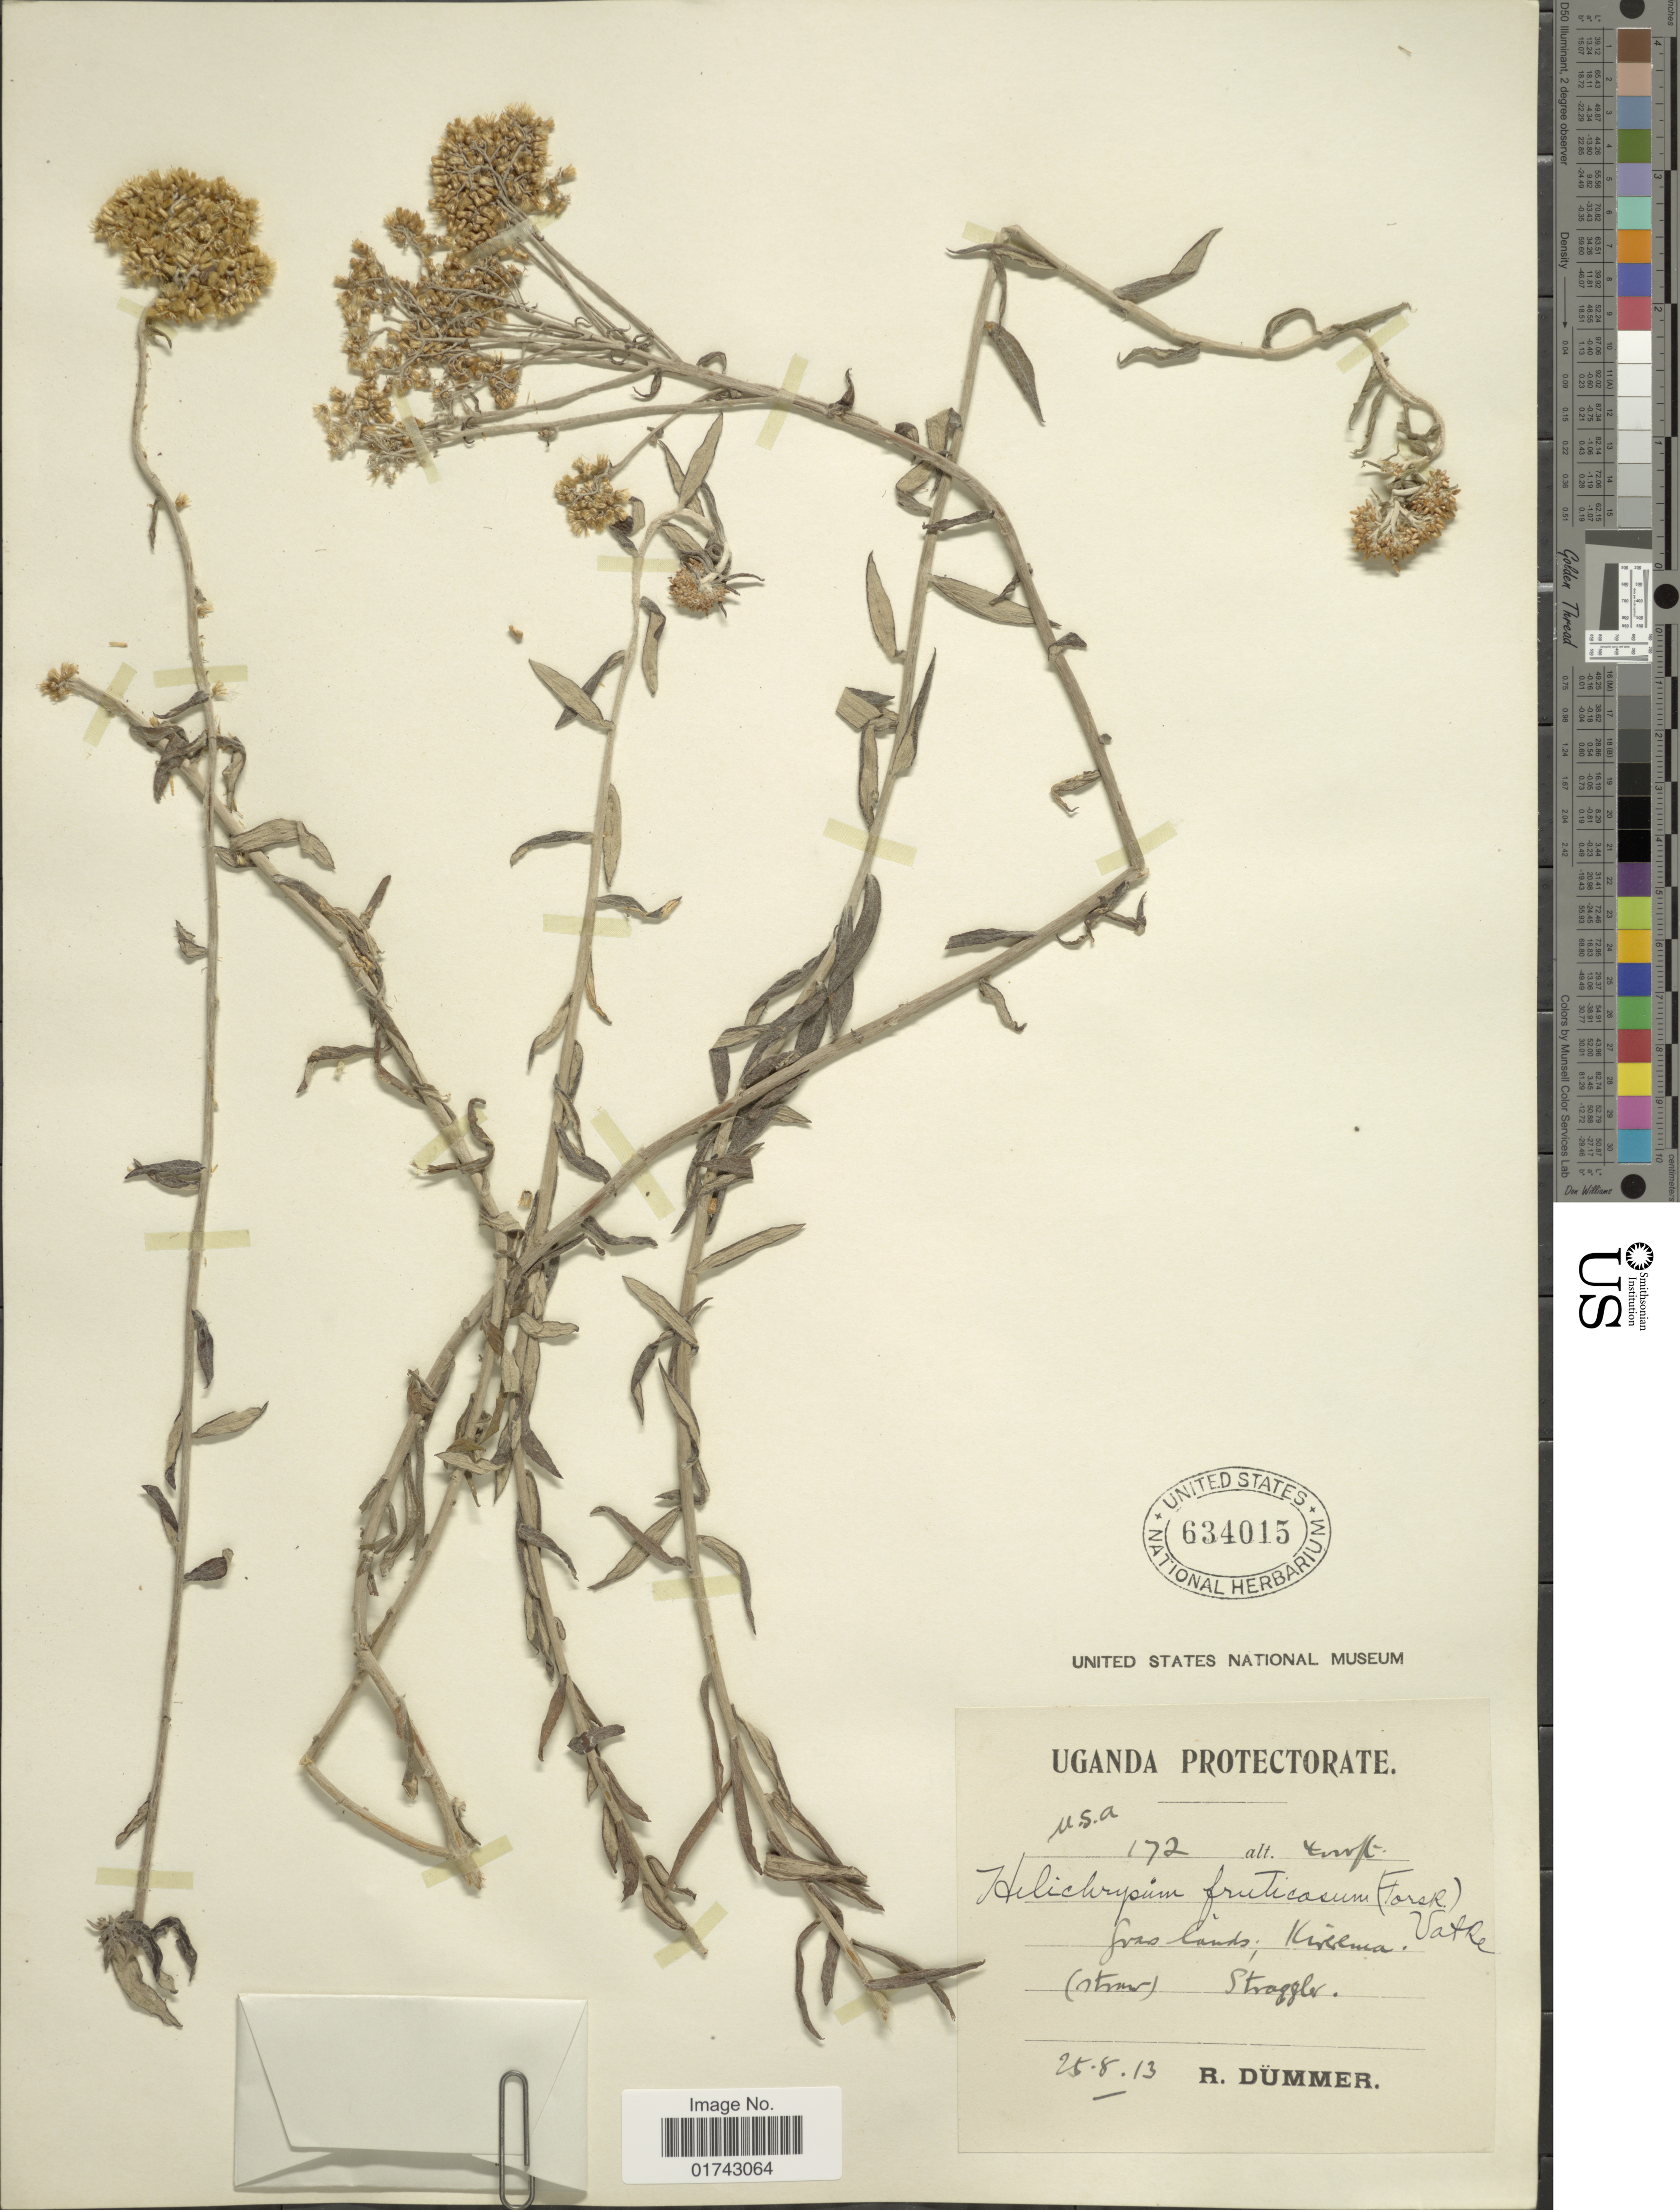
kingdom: Plantae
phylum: Tracheophyta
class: Magnoliopsida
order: Asterales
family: Asteraceae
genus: Helichrysum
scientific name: Helichrysum forskahlii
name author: (J.F. Gmel.) Hilliard & B.L. Burtt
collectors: R. A. Dümmer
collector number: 172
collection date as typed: Transcribed d/m/y: 25/8/13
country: Uganda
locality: Grassland, Kirerema.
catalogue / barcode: US 634015